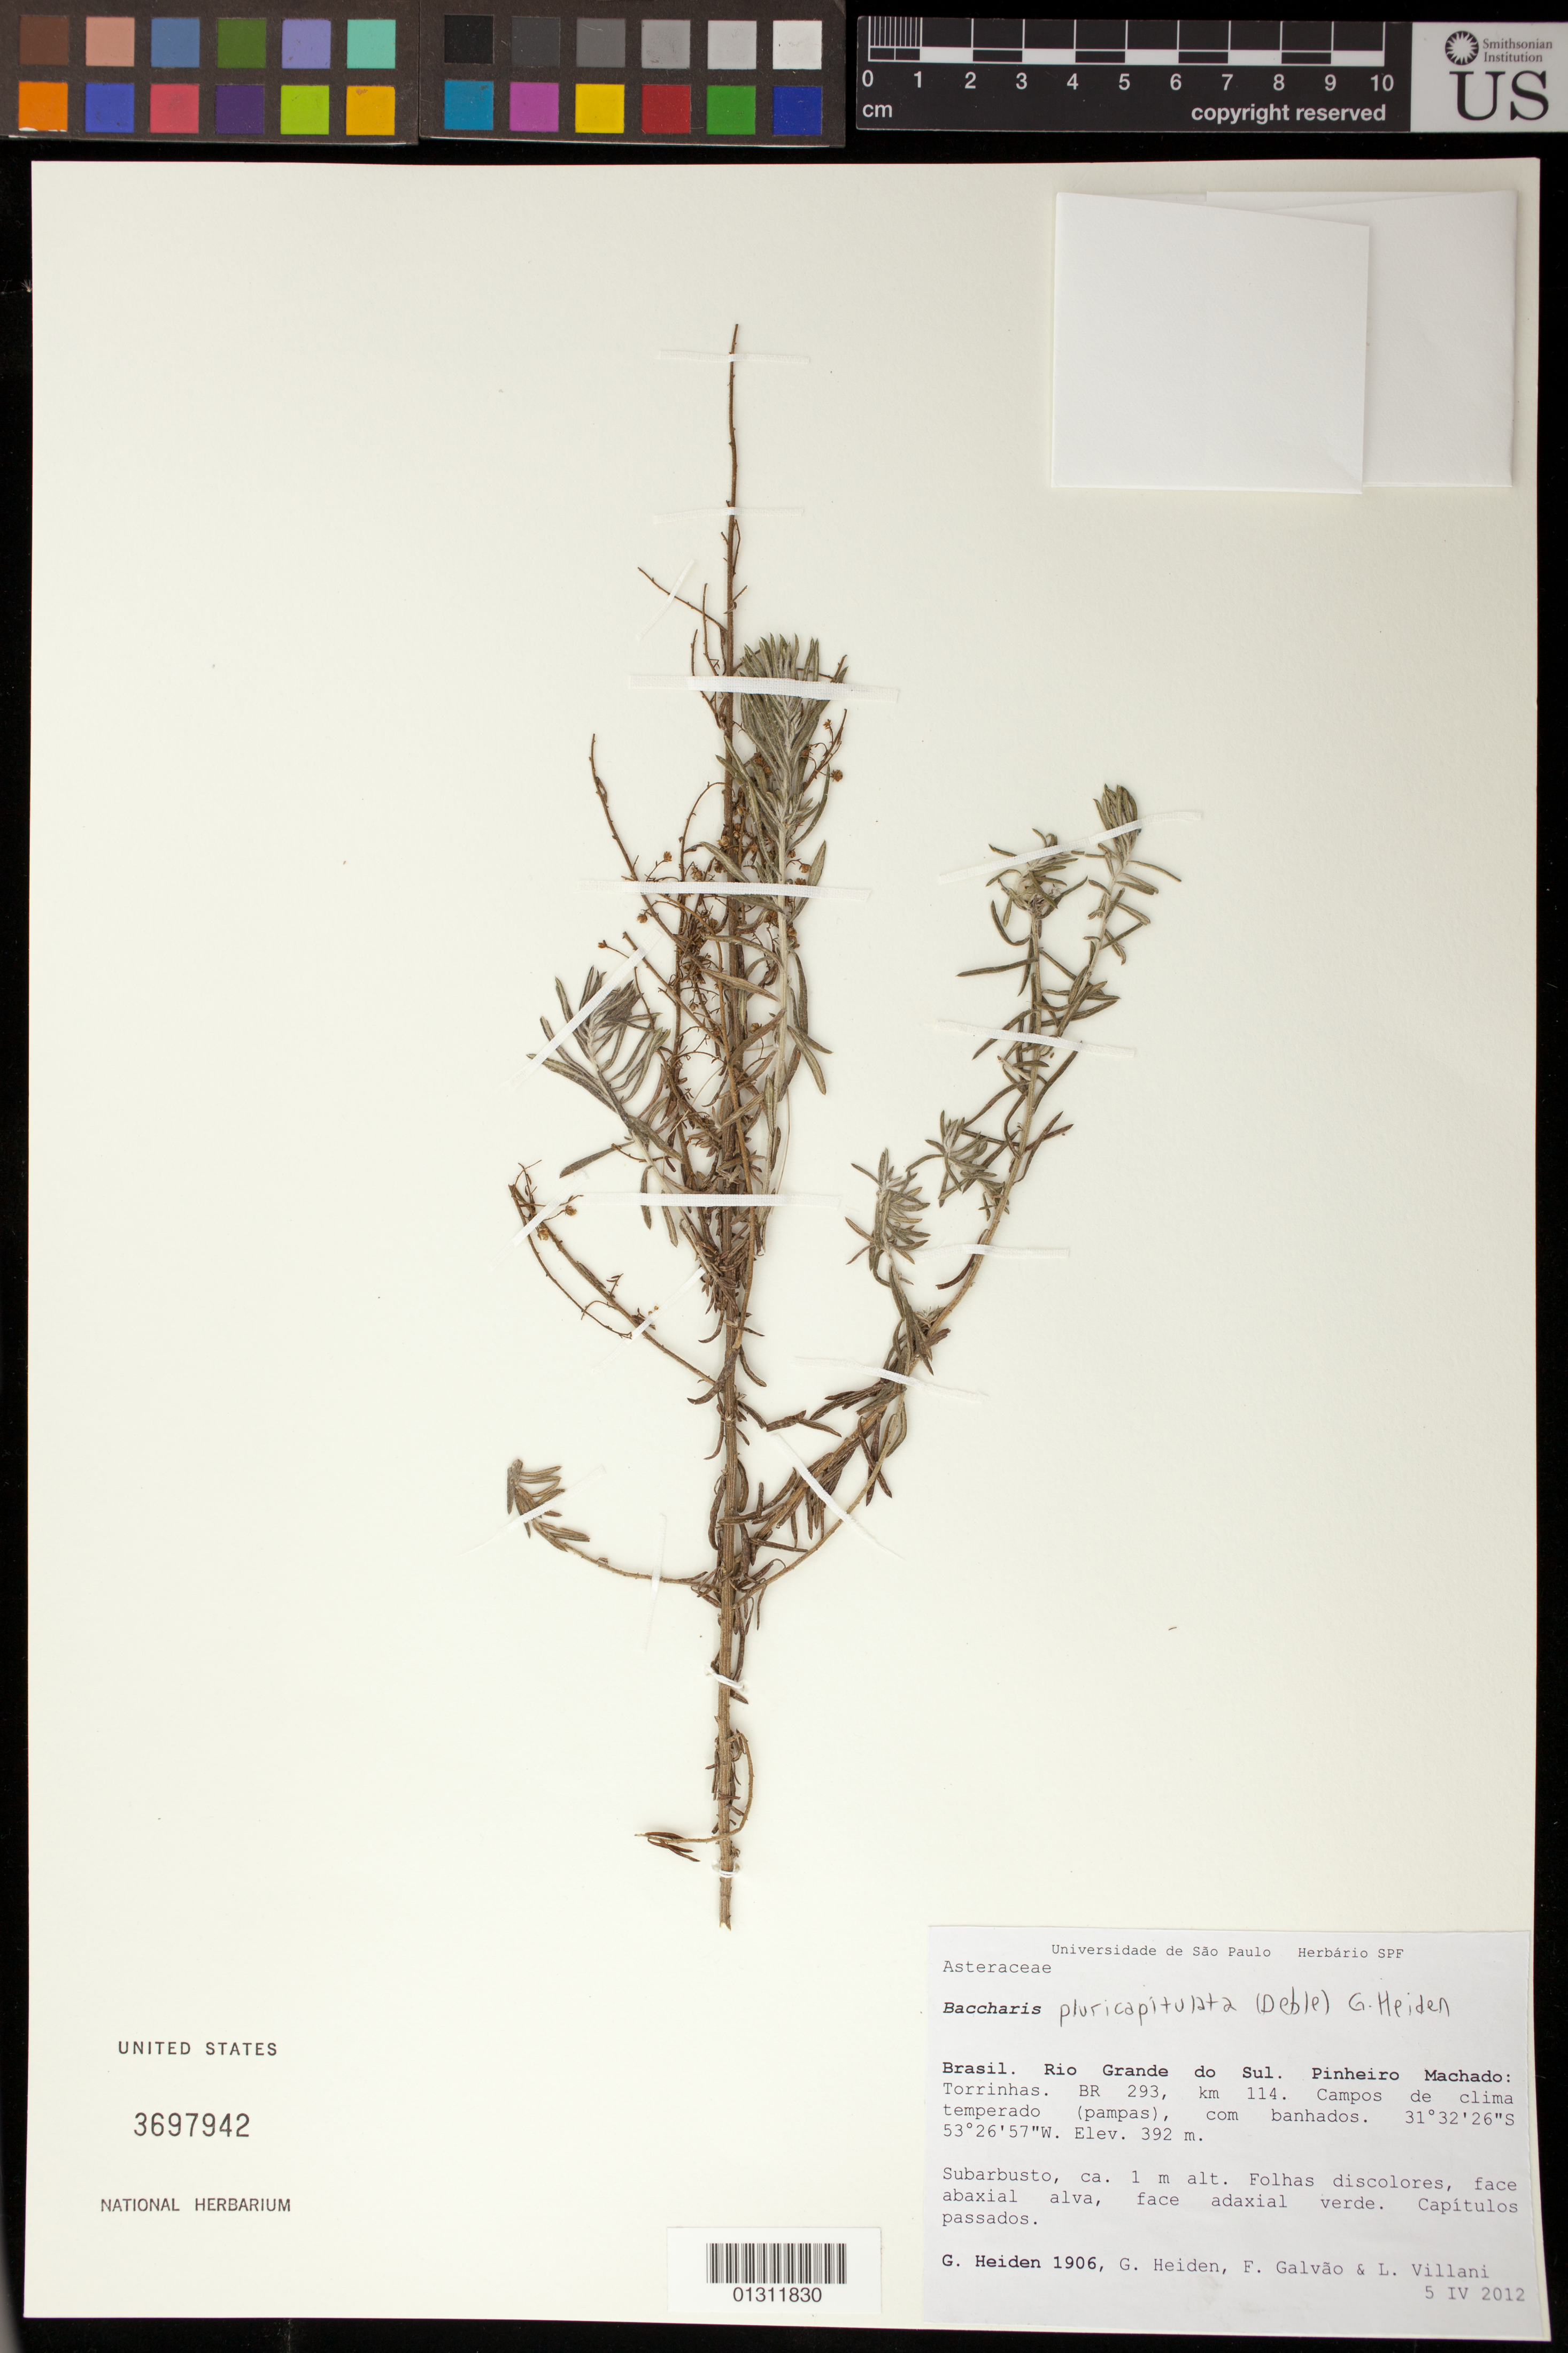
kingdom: Plantae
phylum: Tracheophyta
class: Magnoliopsida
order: Asterales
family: Asteraceae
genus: Baccharis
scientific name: Baccharis pluricapitulata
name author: (Deble) G. Heiden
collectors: G. Heiden, G. Heiden, F. Galvão & L. Villani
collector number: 1906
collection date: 2012-04-05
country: Brazil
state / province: Rio Grande do Sul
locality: Brasil. Rio Grande do Sul. Pinheiro Machado: Torrinhas. BR 293, km 114.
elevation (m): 392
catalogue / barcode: US 3697942